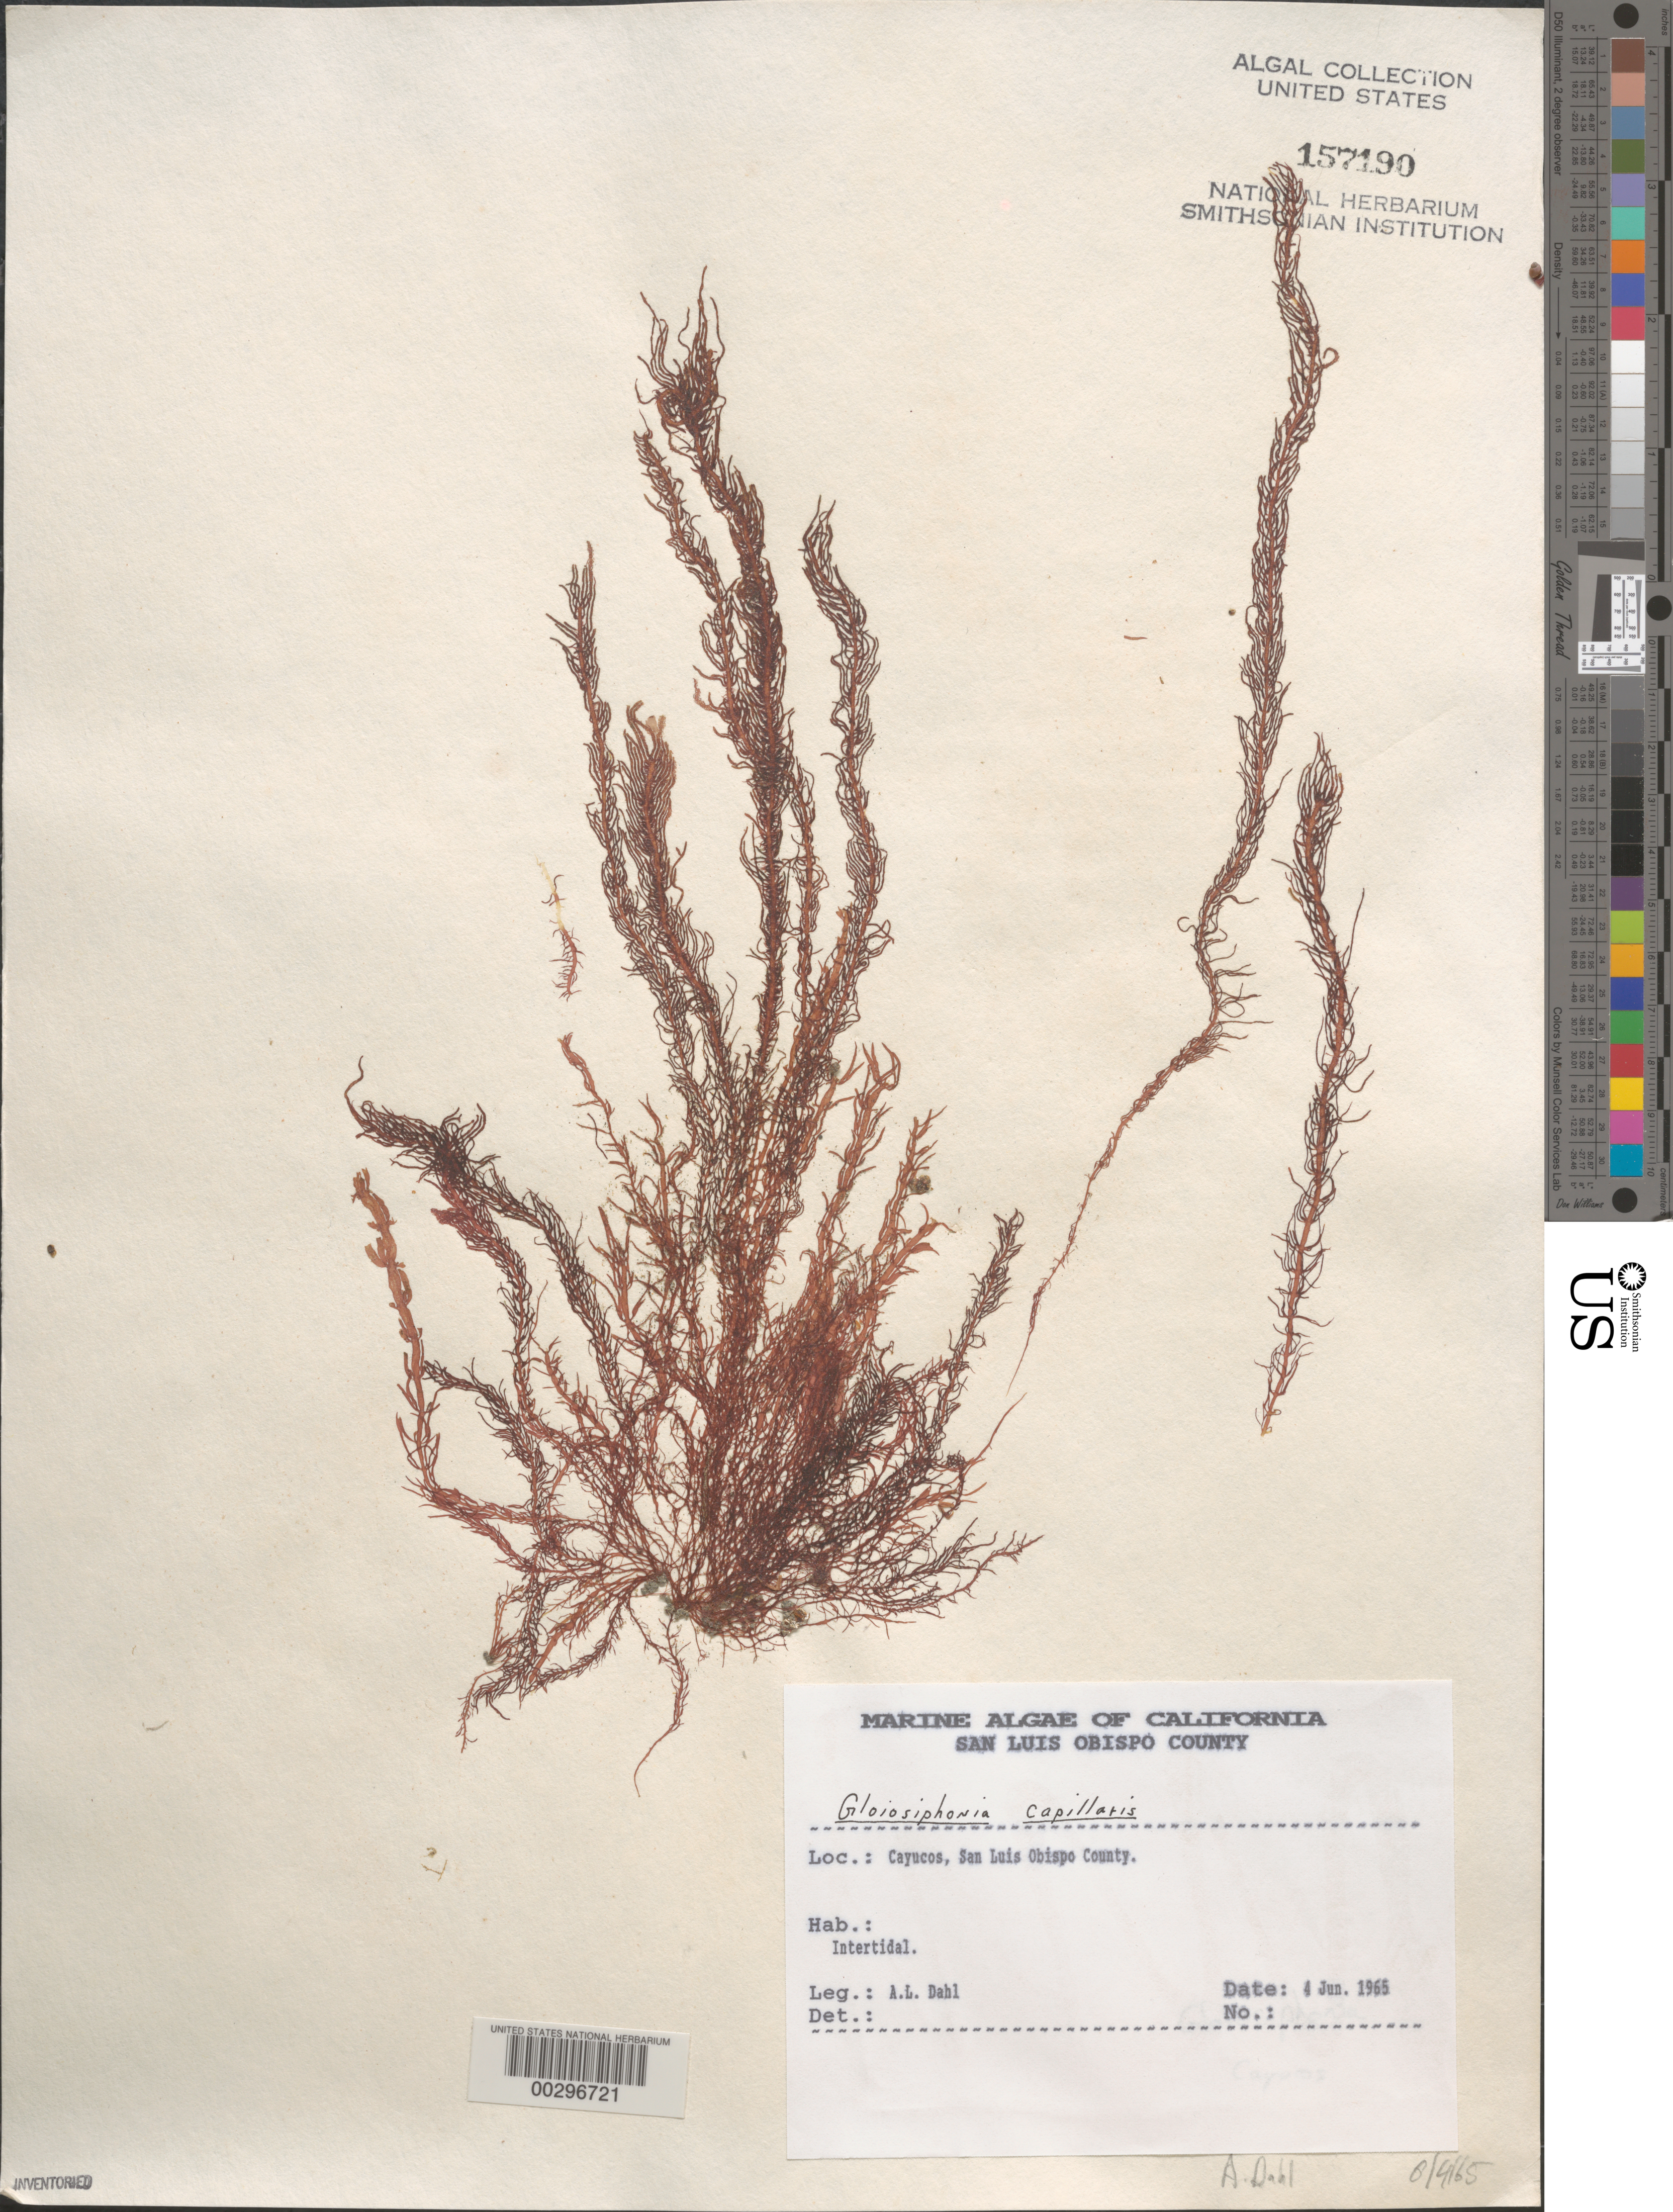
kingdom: Plantae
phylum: Rhodophyta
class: Florideophyceae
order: Gigartinales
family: Gloiosiphoniaceae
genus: Gloiosiphonia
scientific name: Gloiosiphonia capillaris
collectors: A. Dahl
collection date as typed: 04 Jun 1965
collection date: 1965-06-04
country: United States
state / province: California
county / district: San Luis Obispo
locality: Cayucos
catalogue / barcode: US 157190